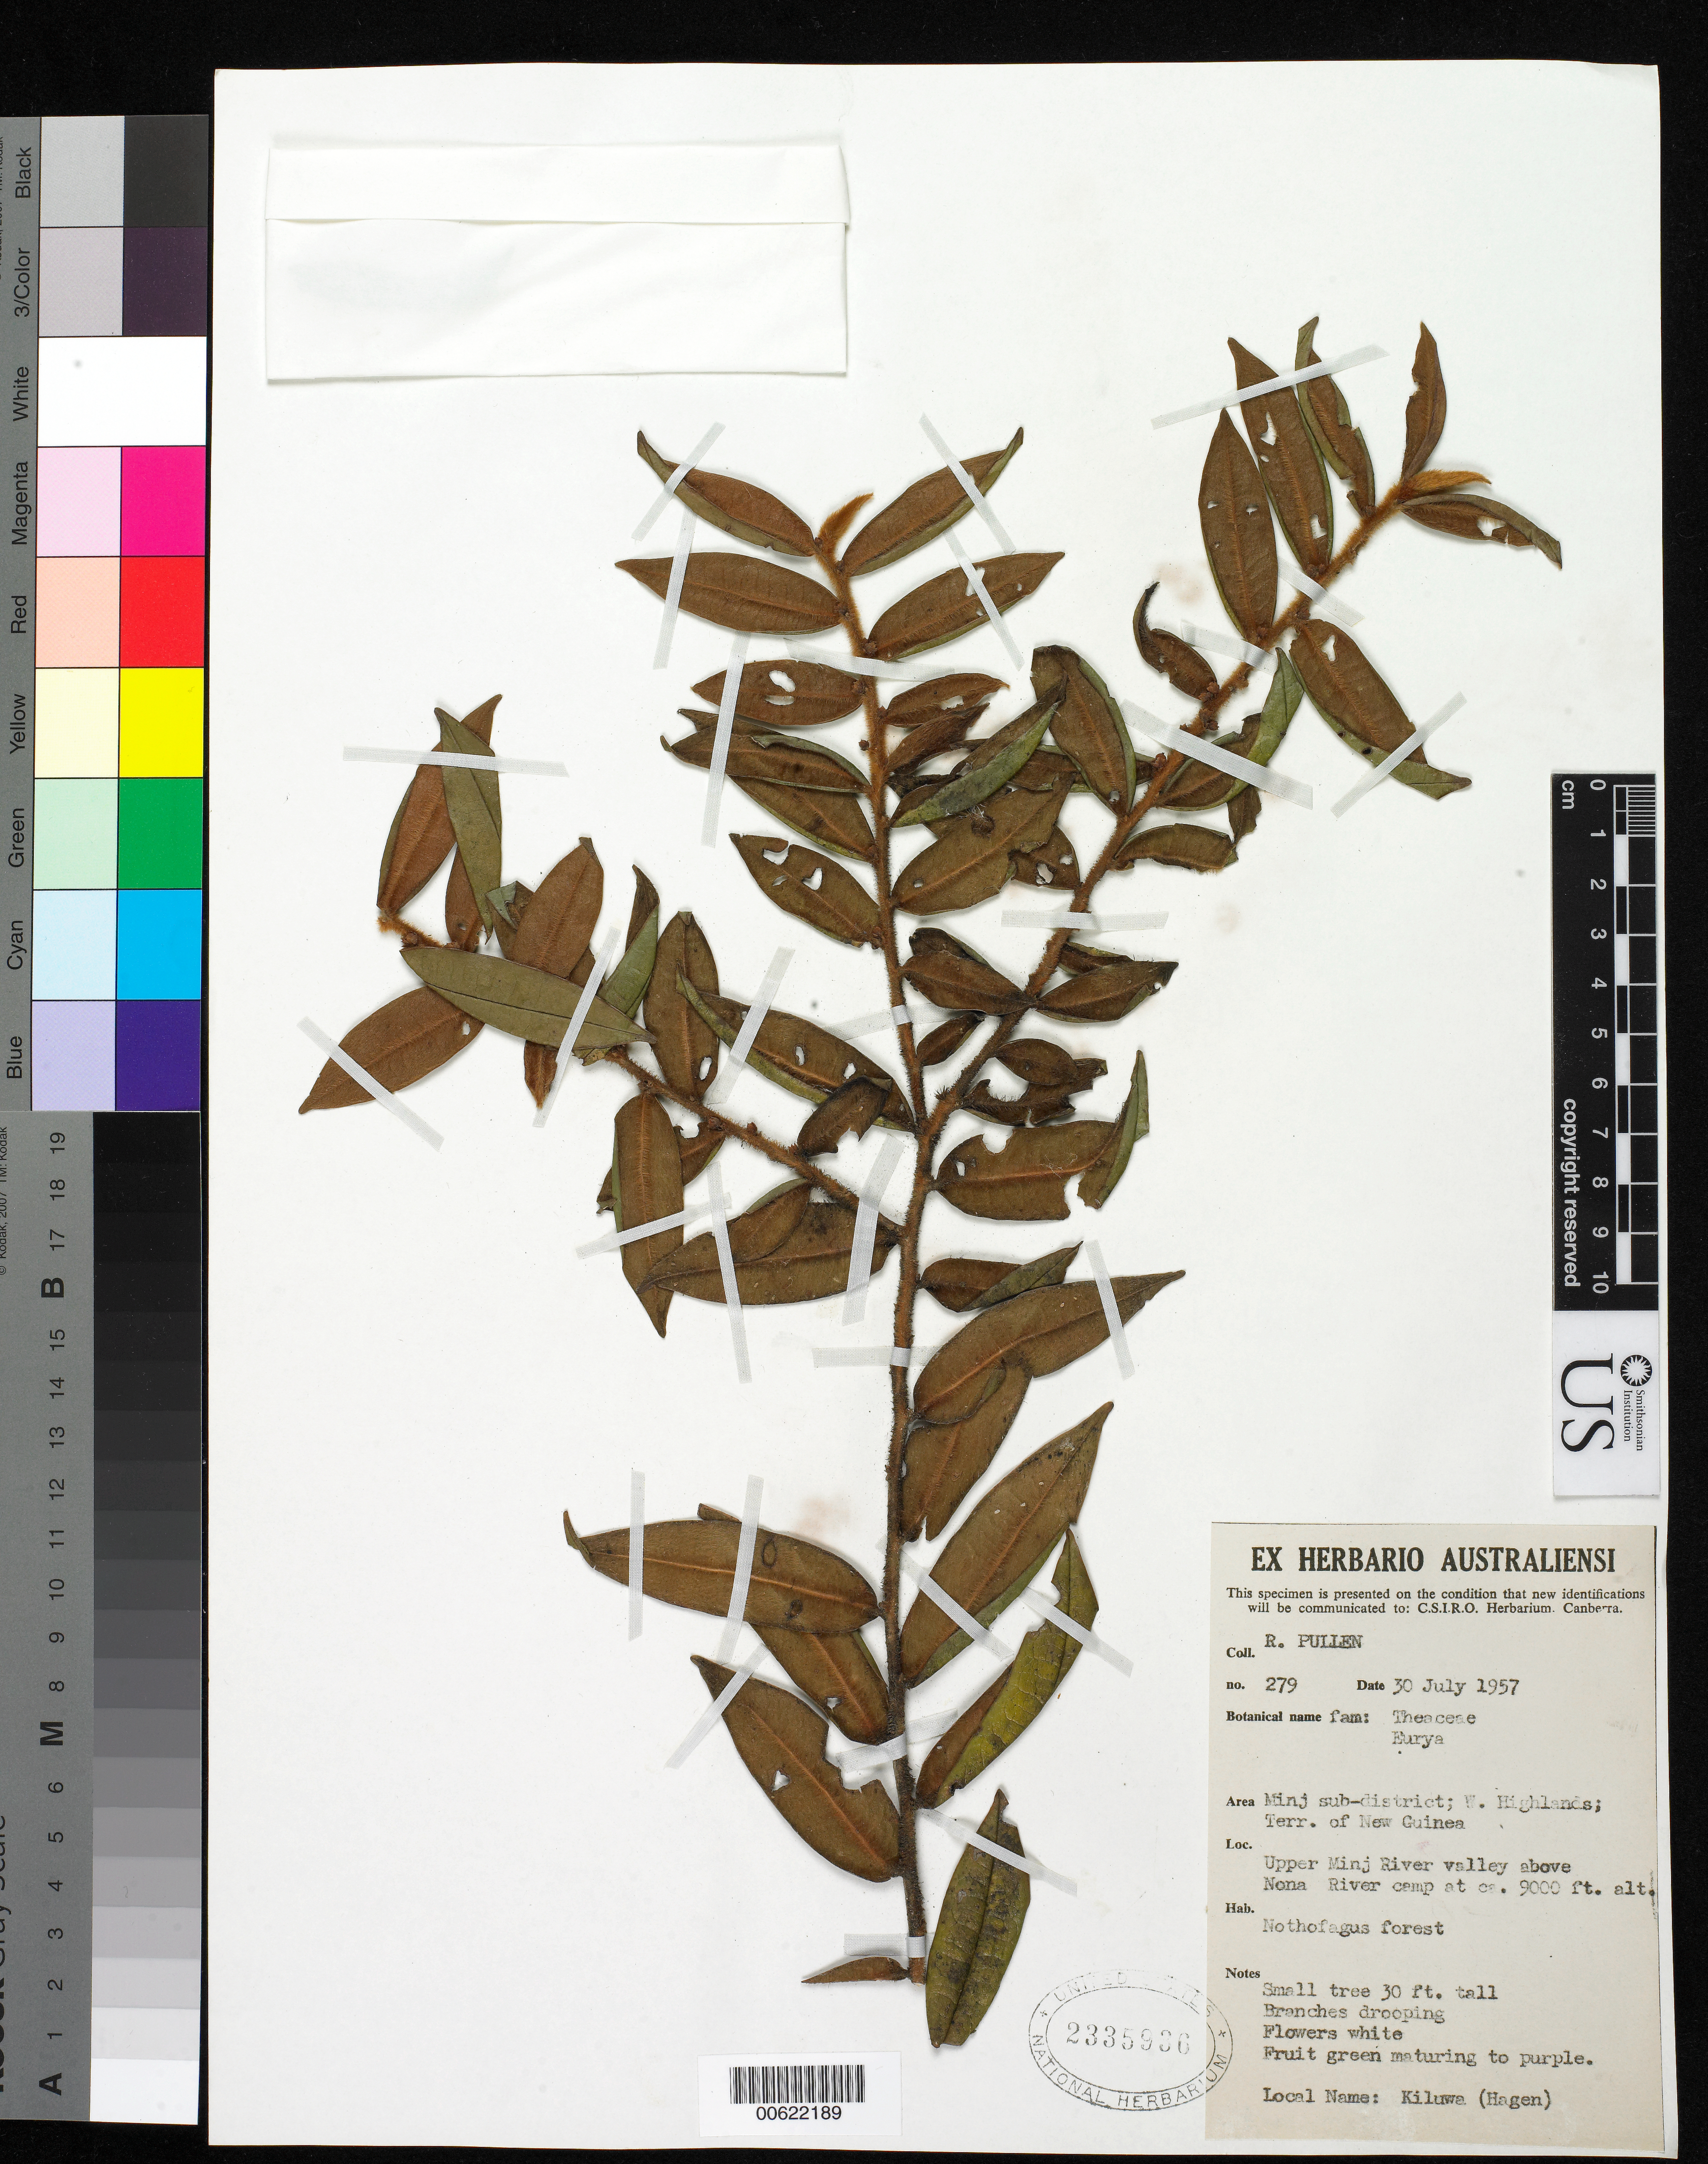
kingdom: Plantae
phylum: Tracheophyta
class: Magnoliopsida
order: Ericales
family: Pentaphylacaceae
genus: Eurya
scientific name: Eurya sp.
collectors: R. Pullen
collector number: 279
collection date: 1957-07-30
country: Papua New Guinea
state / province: Western Highlands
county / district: Minj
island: New Guinea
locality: Upper Minj River valley above Nona River camp, Minj sub-district, W. Highlands, Terr. of New Guinea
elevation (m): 2743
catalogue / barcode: US 2335936